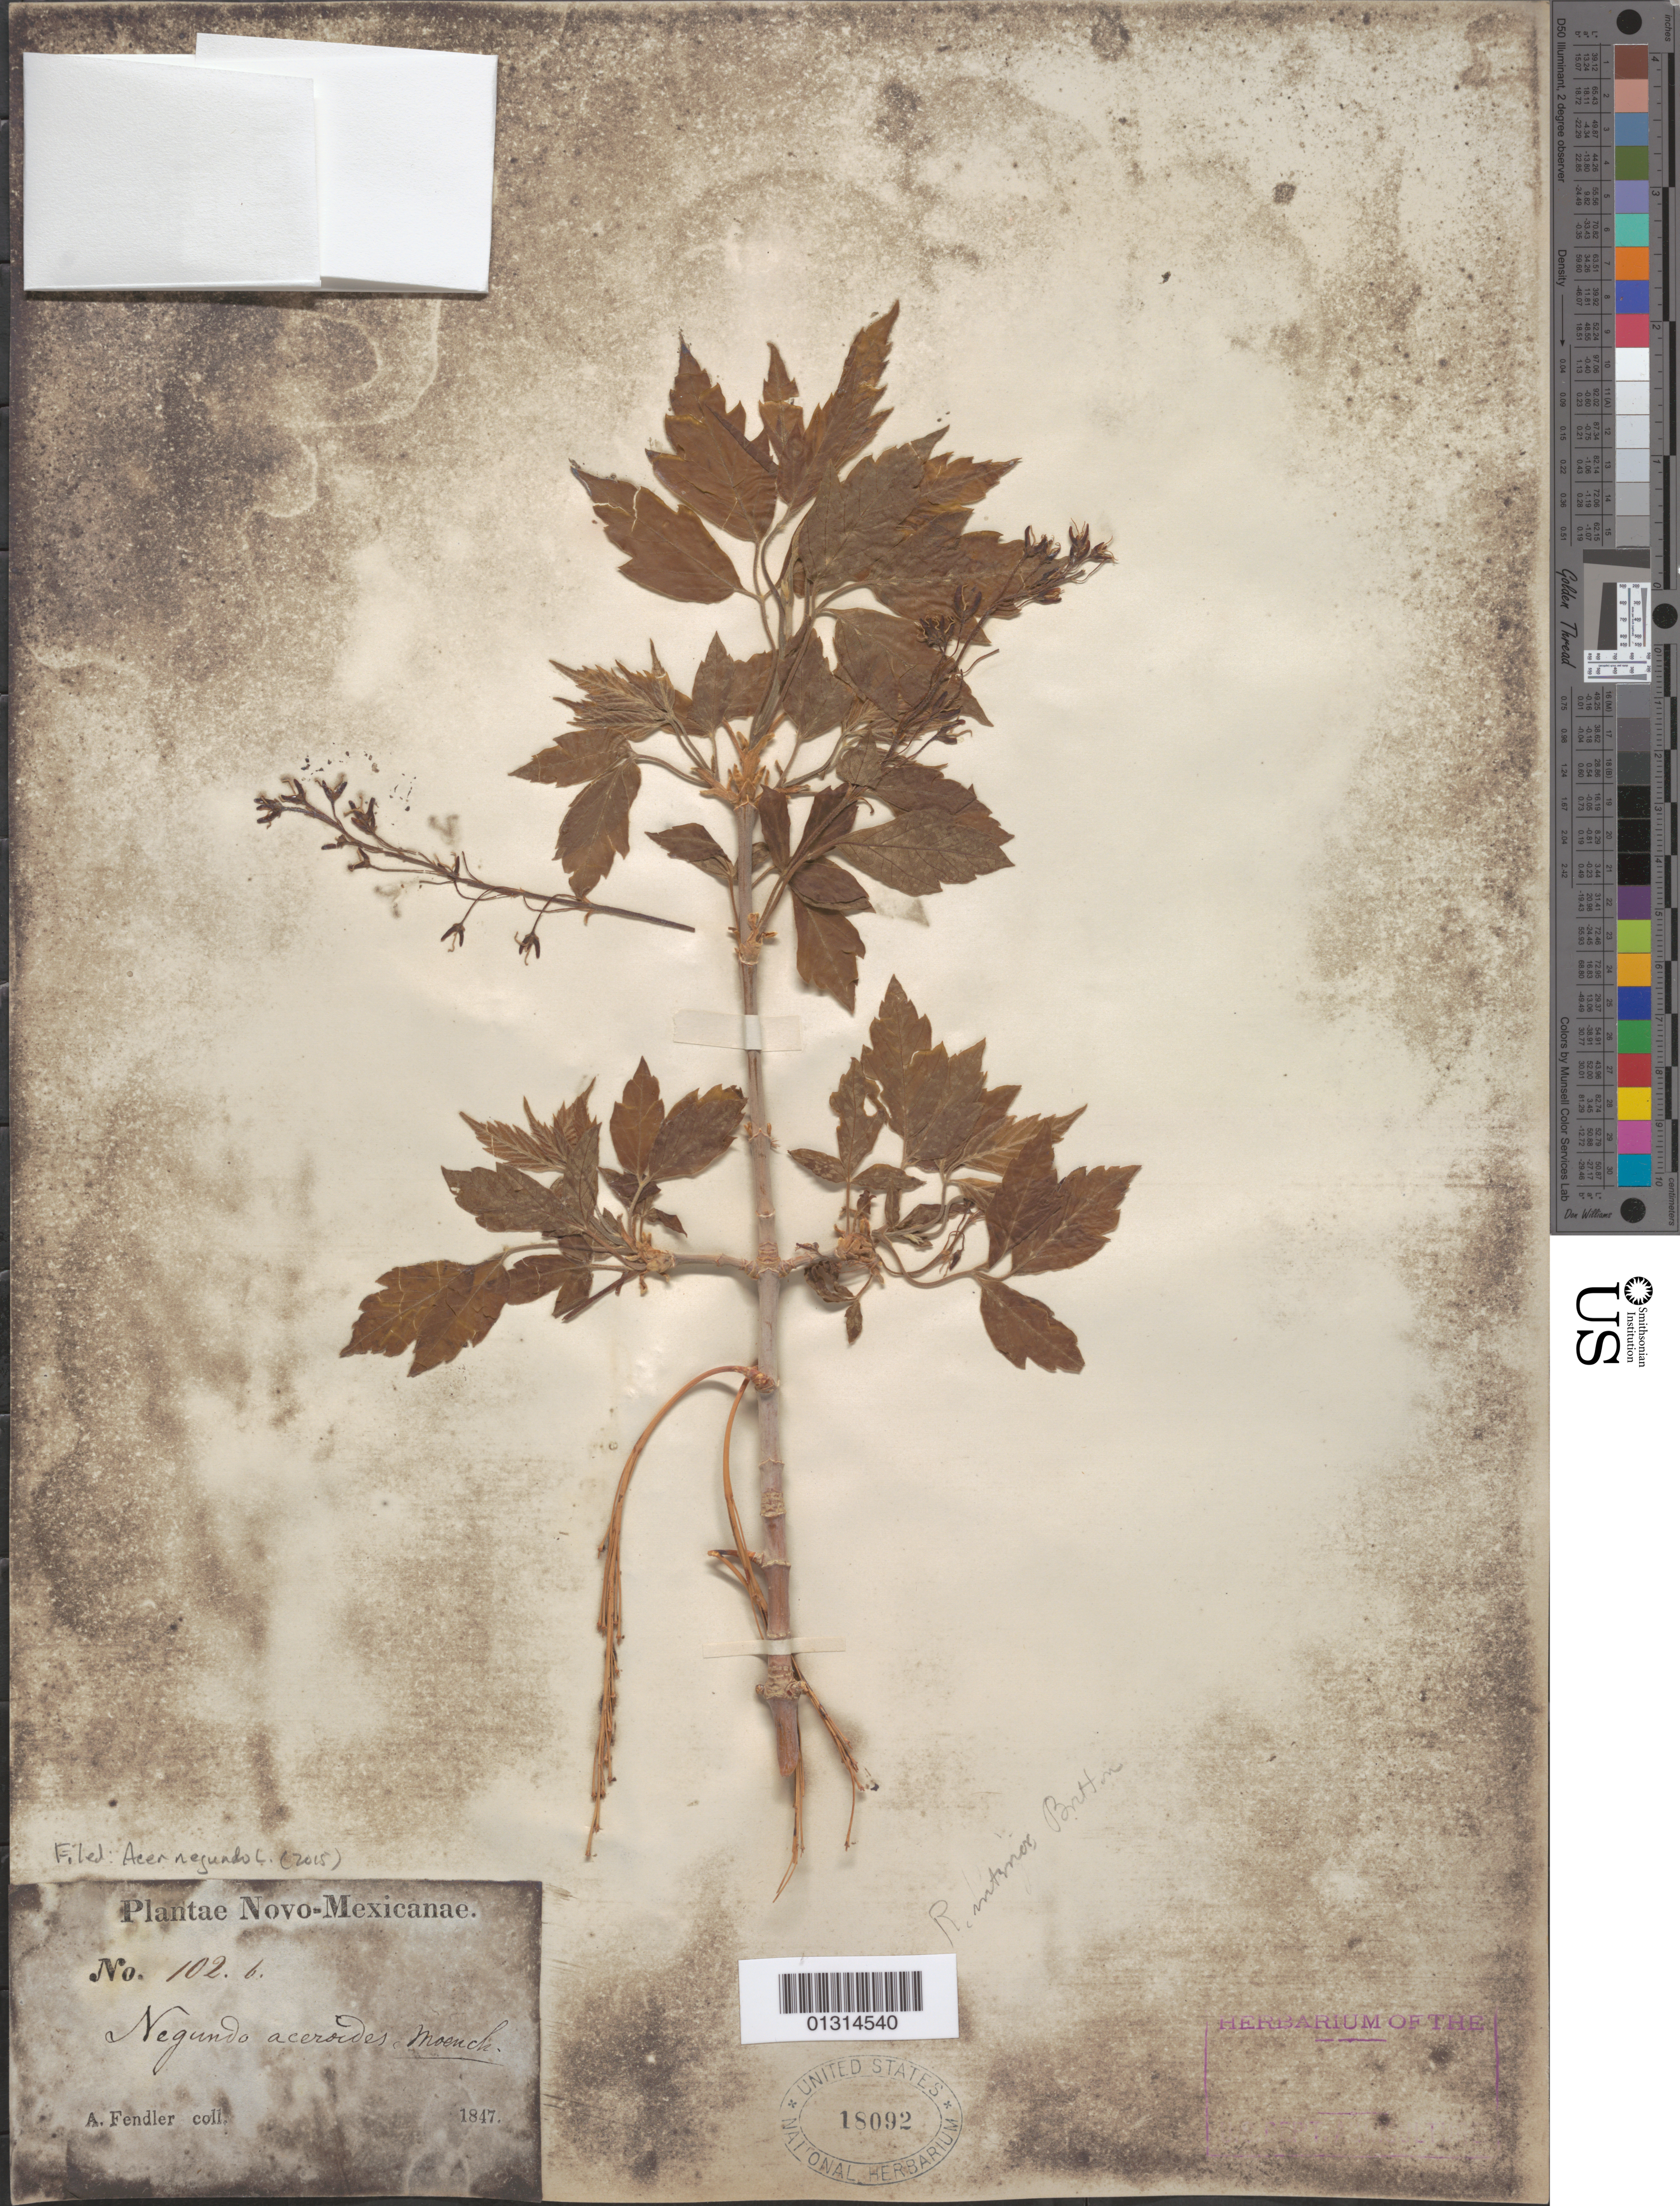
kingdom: Plantae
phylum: Tracheophyta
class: Magnoliopsida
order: Sapindales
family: Sapindaceae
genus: Acer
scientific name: Acer negundo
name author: L.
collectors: A. Fendler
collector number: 102 b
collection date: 1847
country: United States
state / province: New Mexico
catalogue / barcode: US 18092